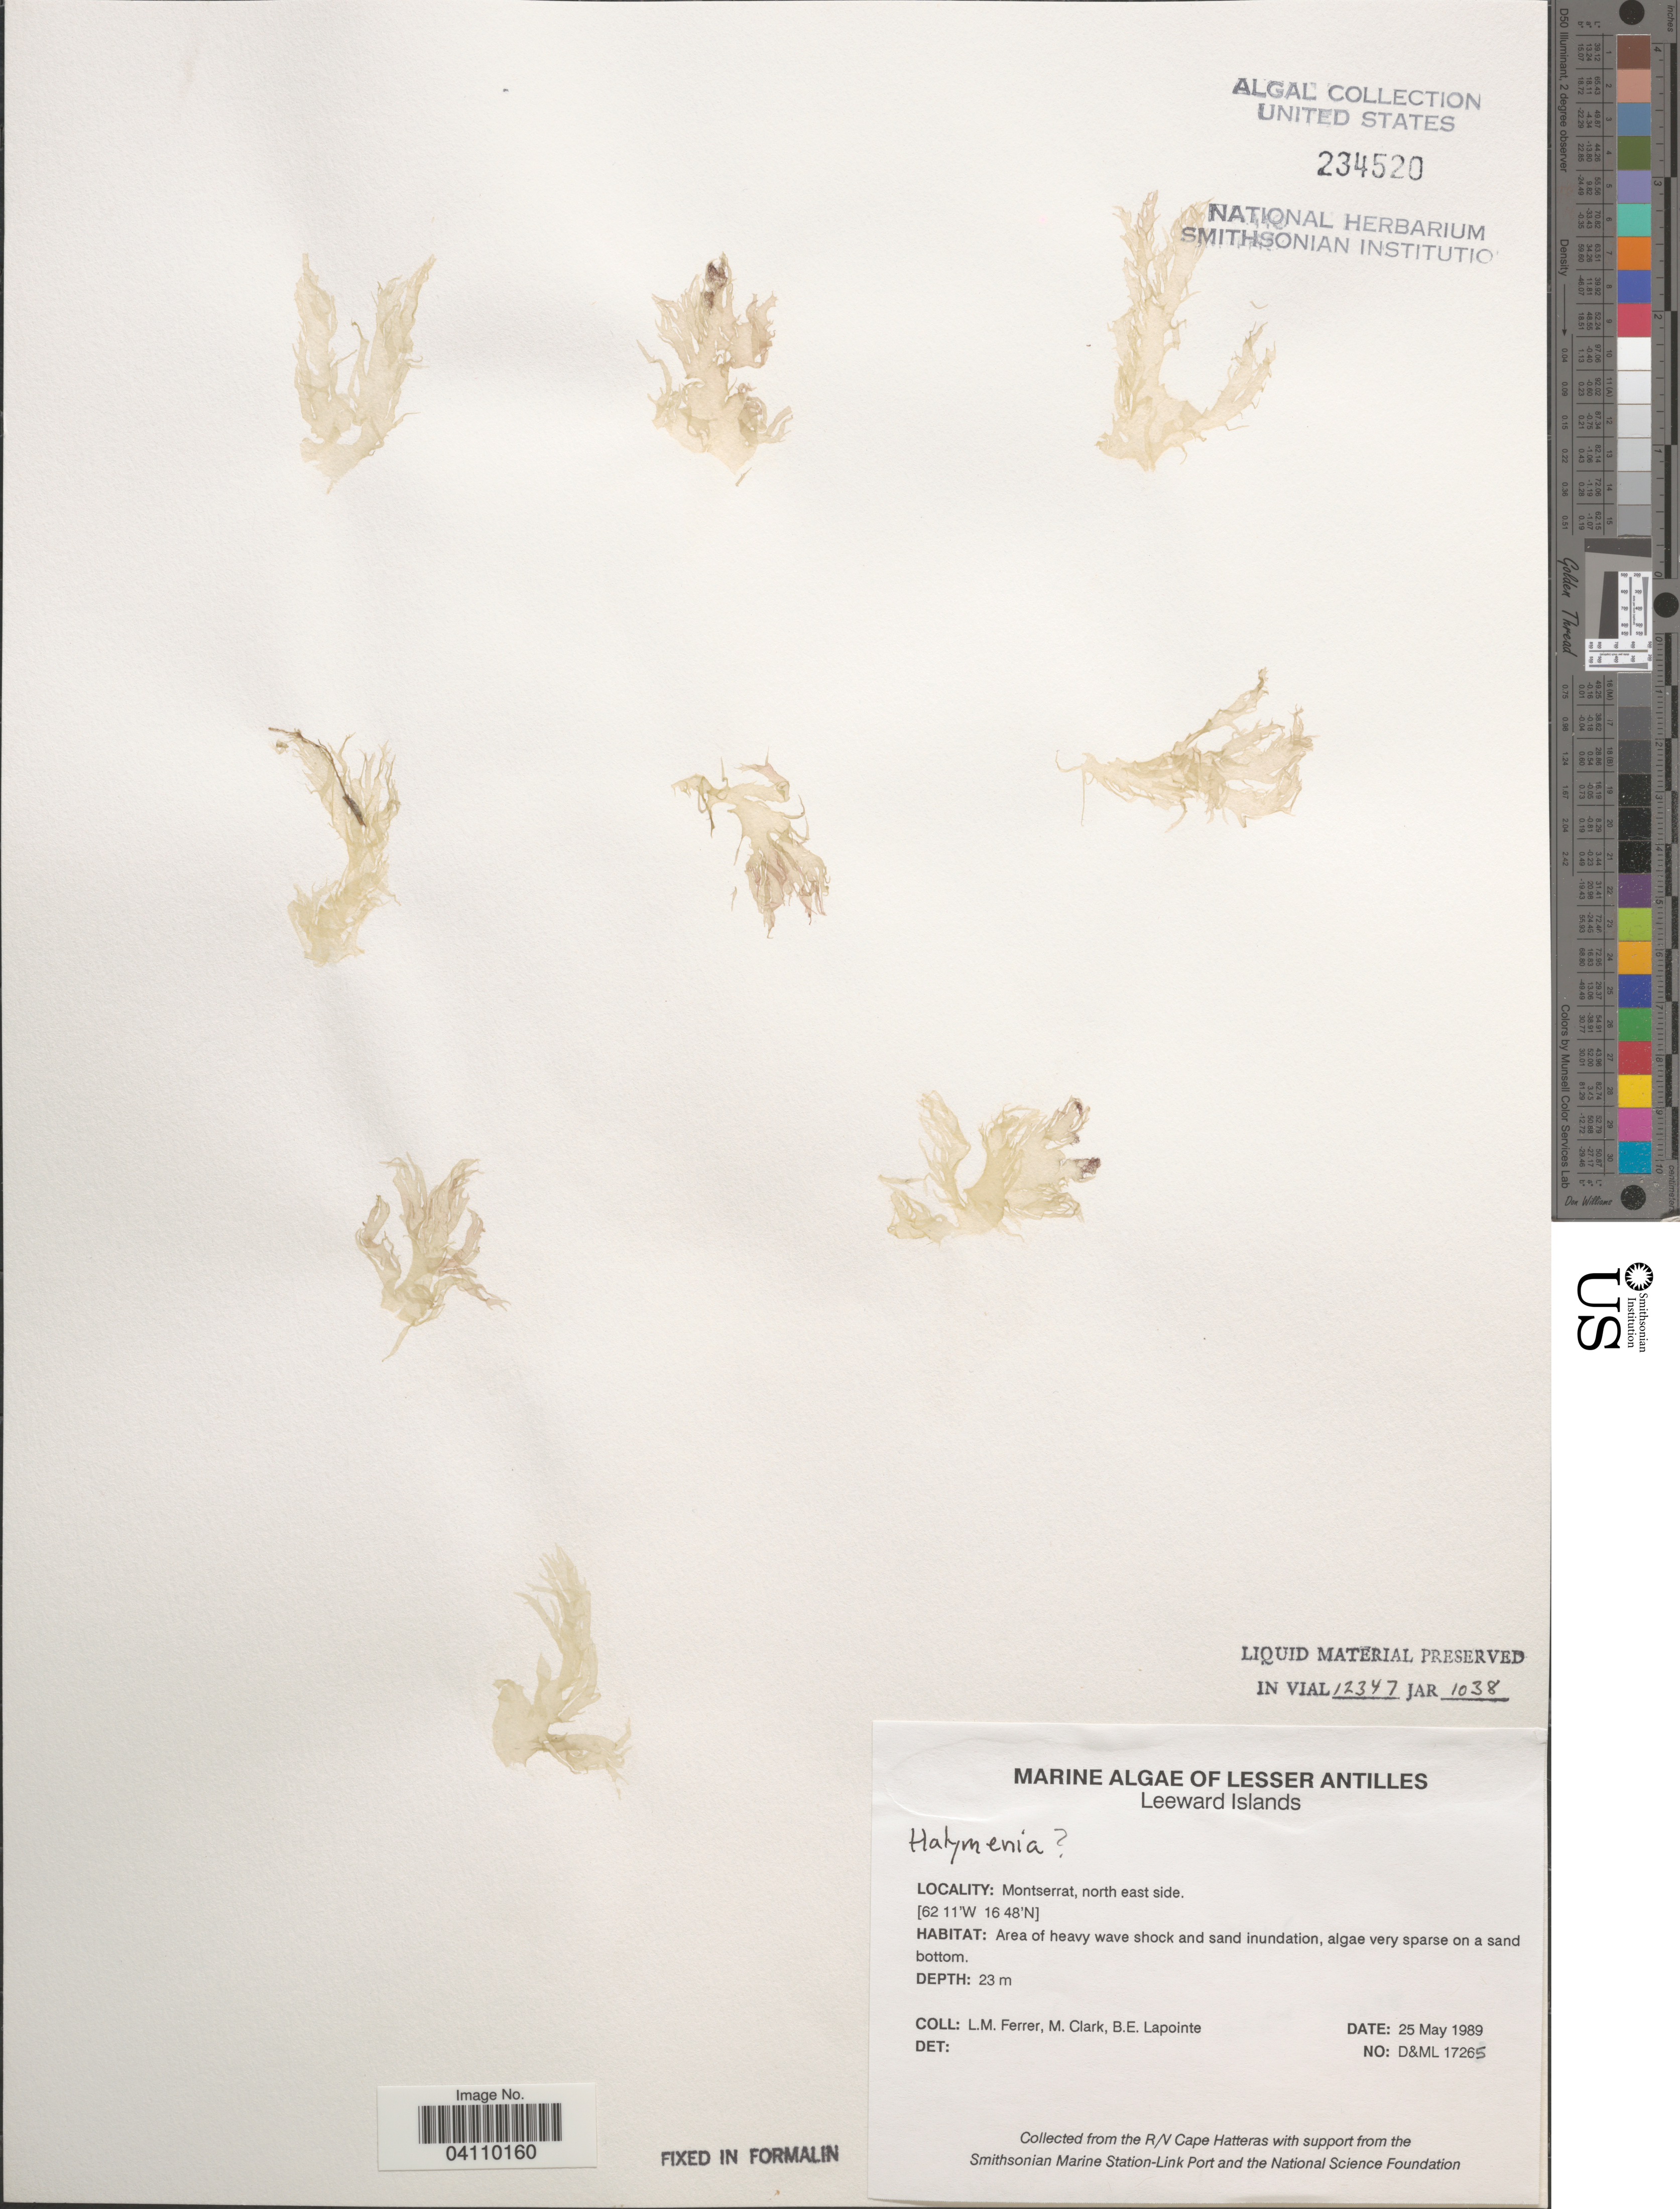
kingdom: Plantae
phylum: Rhodophyta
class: Florideophyceae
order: Halymeniales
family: Halymeniaceae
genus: Halymenia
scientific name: Halymenia sp.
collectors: L. Ferrer, M. Clark & B. Lapointe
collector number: D&ML17265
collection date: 1989-05-25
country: Montserrat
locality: Lesser Antilles. Leeward Islands. North east side.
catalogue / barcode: US 234520